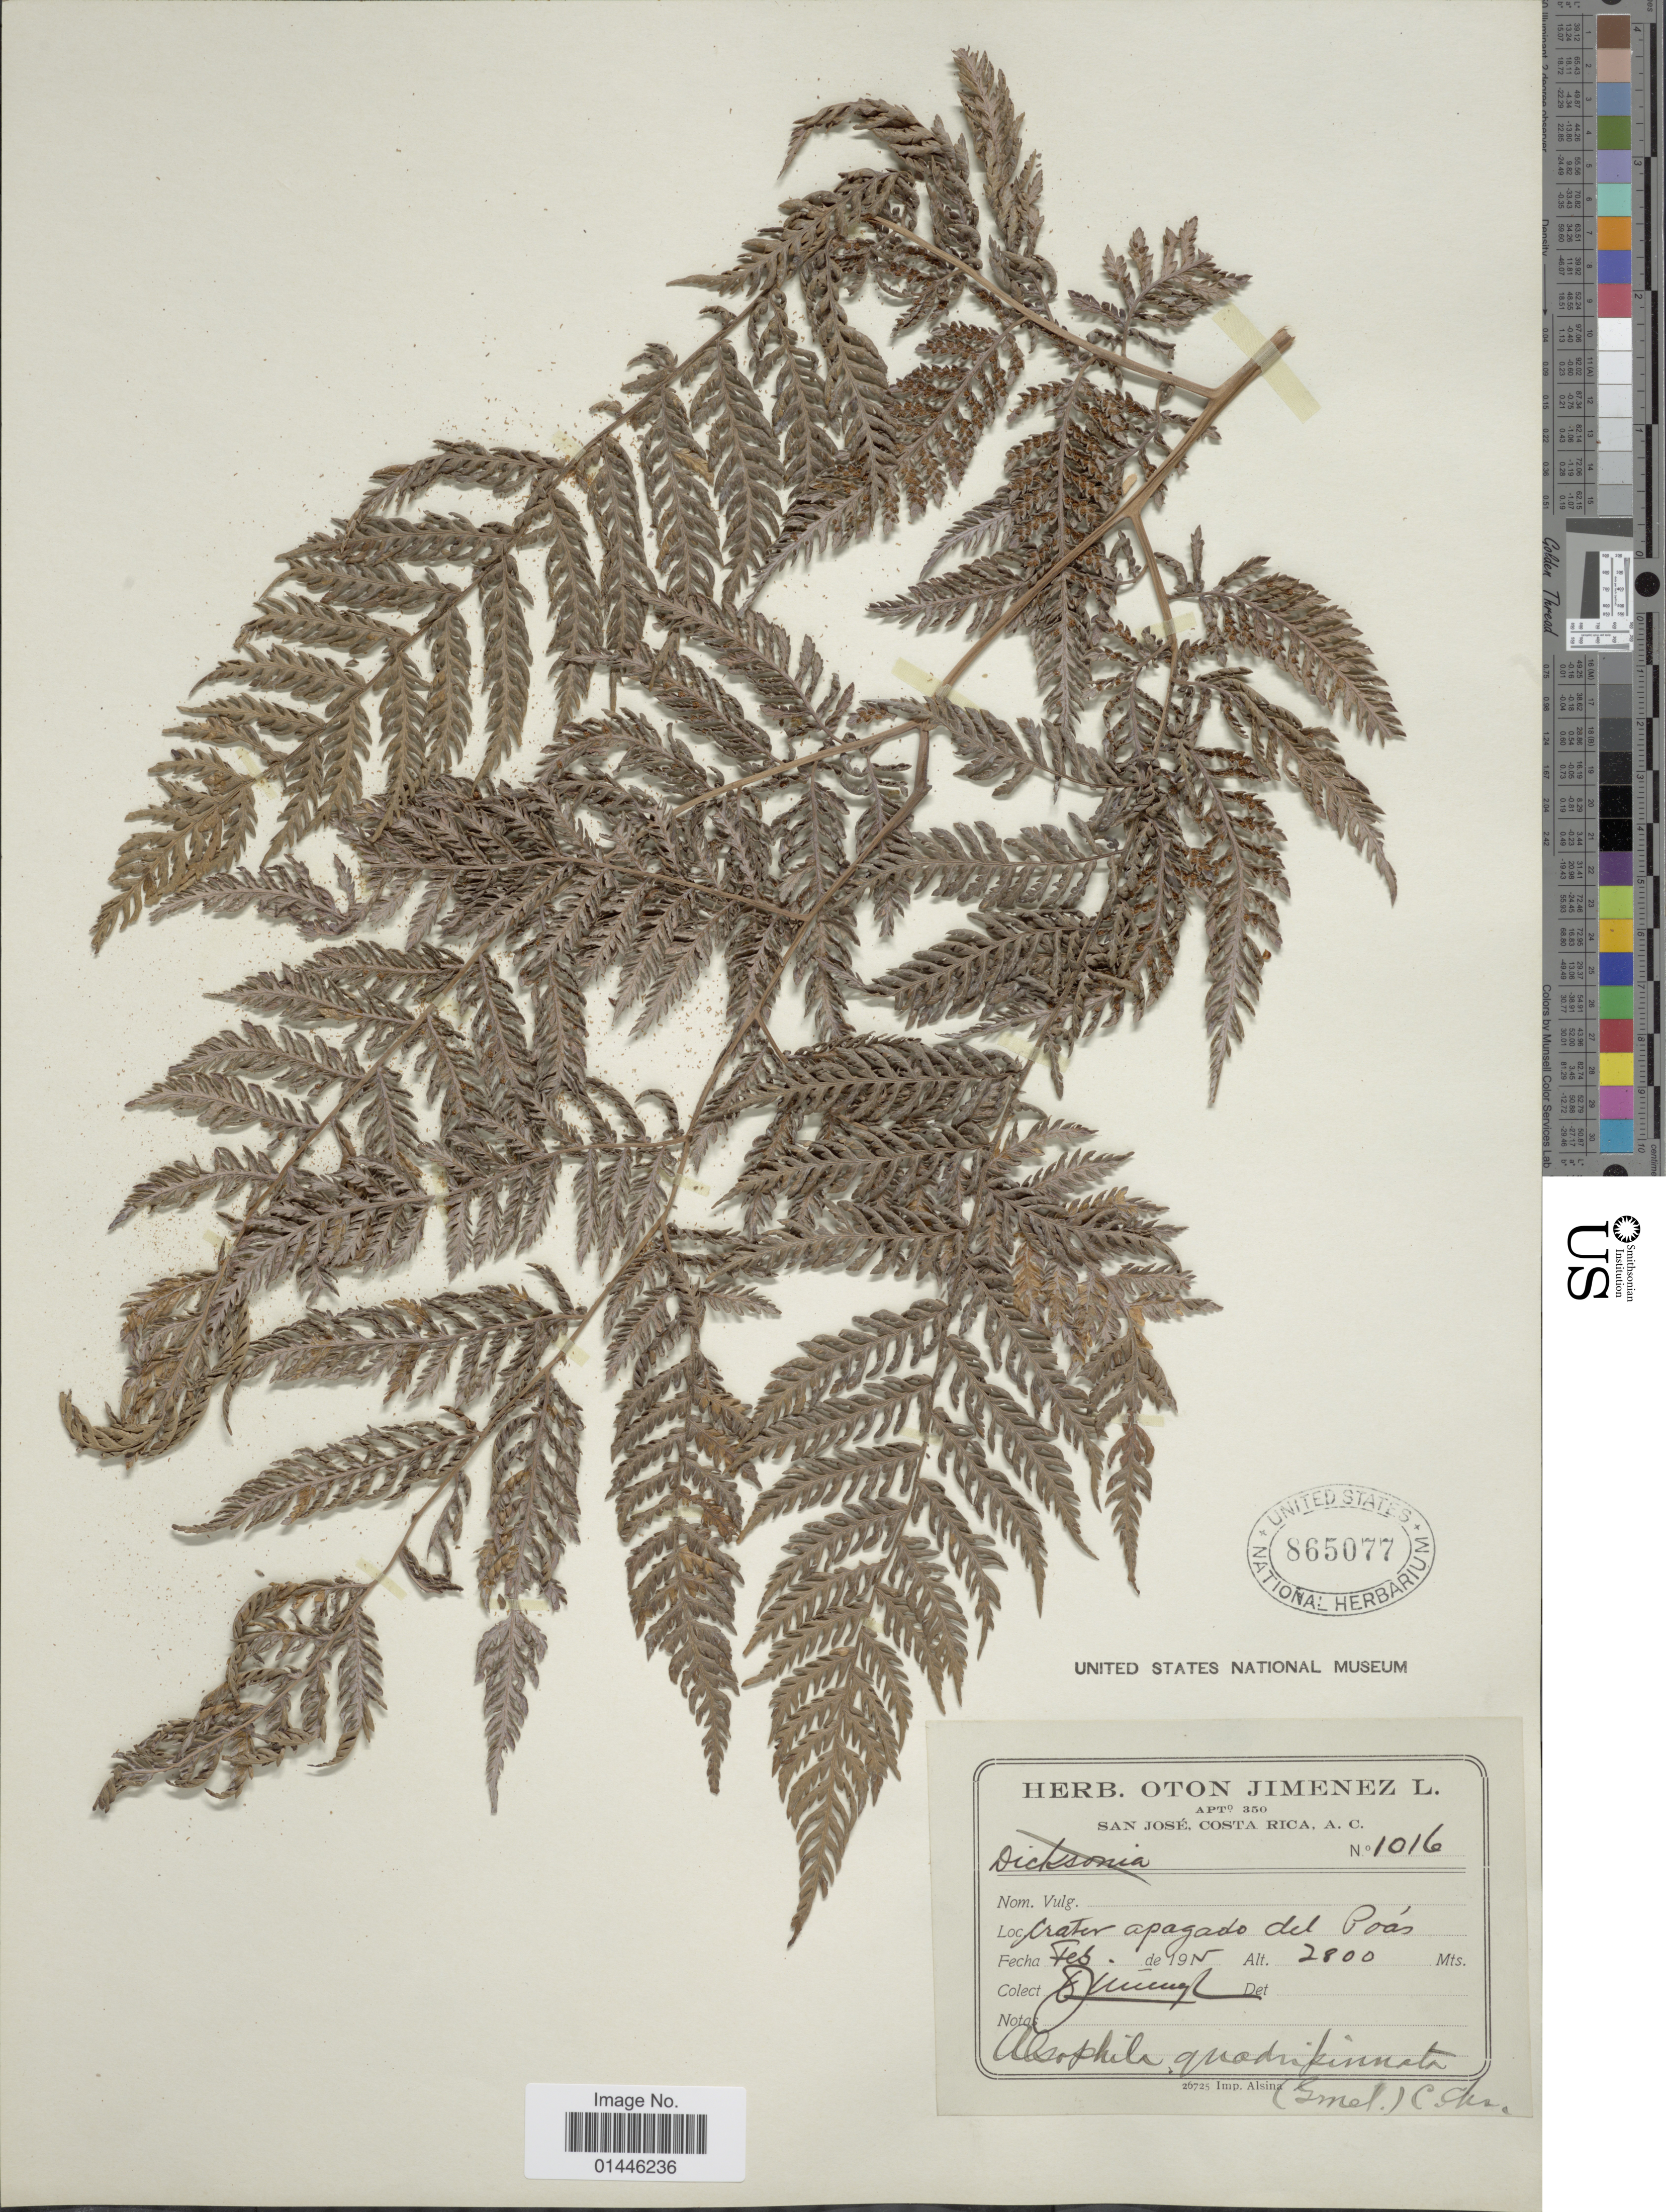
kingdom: Plantae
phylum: Tracheophyta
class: Polypodiopsida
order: Cyatheales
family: Dicksoniaceae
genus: Lophosoria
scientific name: Lophosoria quadripinnata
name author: (J.F. Gmel.) C. Chr.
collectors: O. Jiménez L.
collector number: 1016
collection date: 1915-02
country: Costa Rica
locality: Crater apagado del Poás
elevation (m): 2800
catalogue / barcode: US 865077